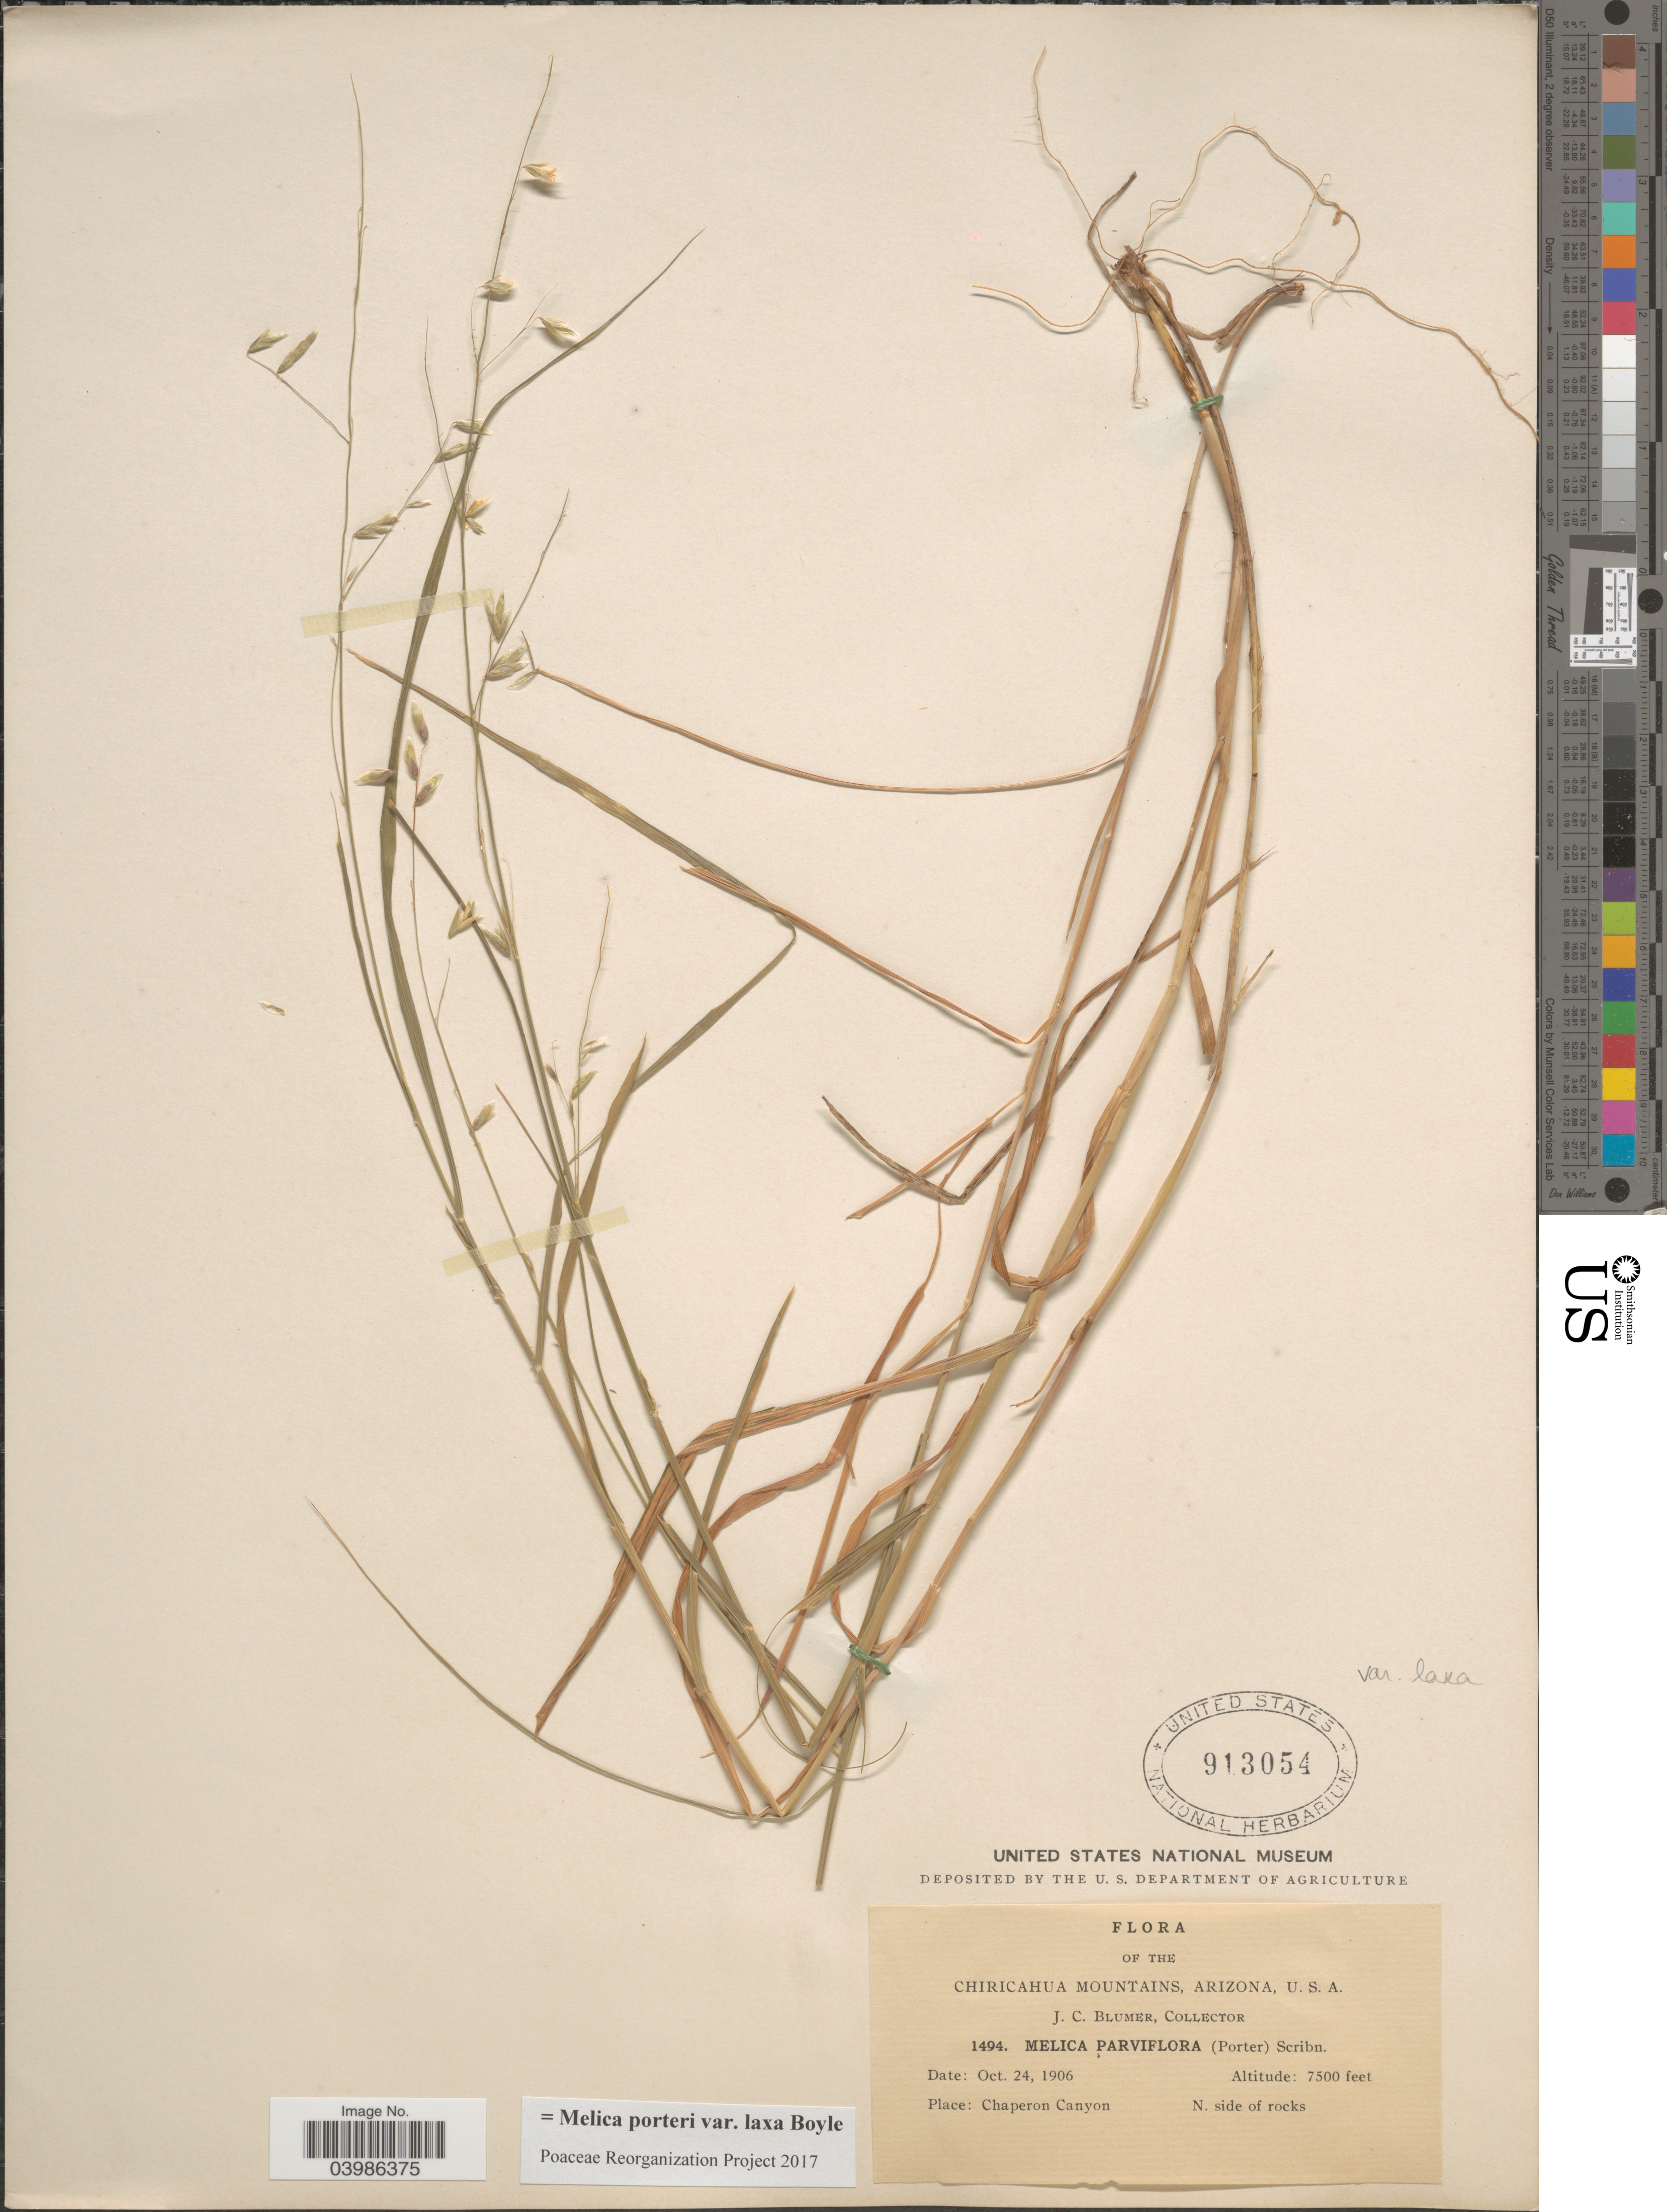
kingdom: Plantae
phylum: Tracheophyta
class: Liliopsida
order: Poales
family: Poaceae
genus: Melica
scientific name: Melica porteri var. laxa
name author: Boyle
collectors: J. C. Blumer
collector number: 1494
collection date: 1906-10-24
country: United States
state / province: Arizona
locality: Chiricahua Mountains. Chaperon Canyon. N. side of rocks.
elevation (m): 2286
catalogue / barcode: US 913054